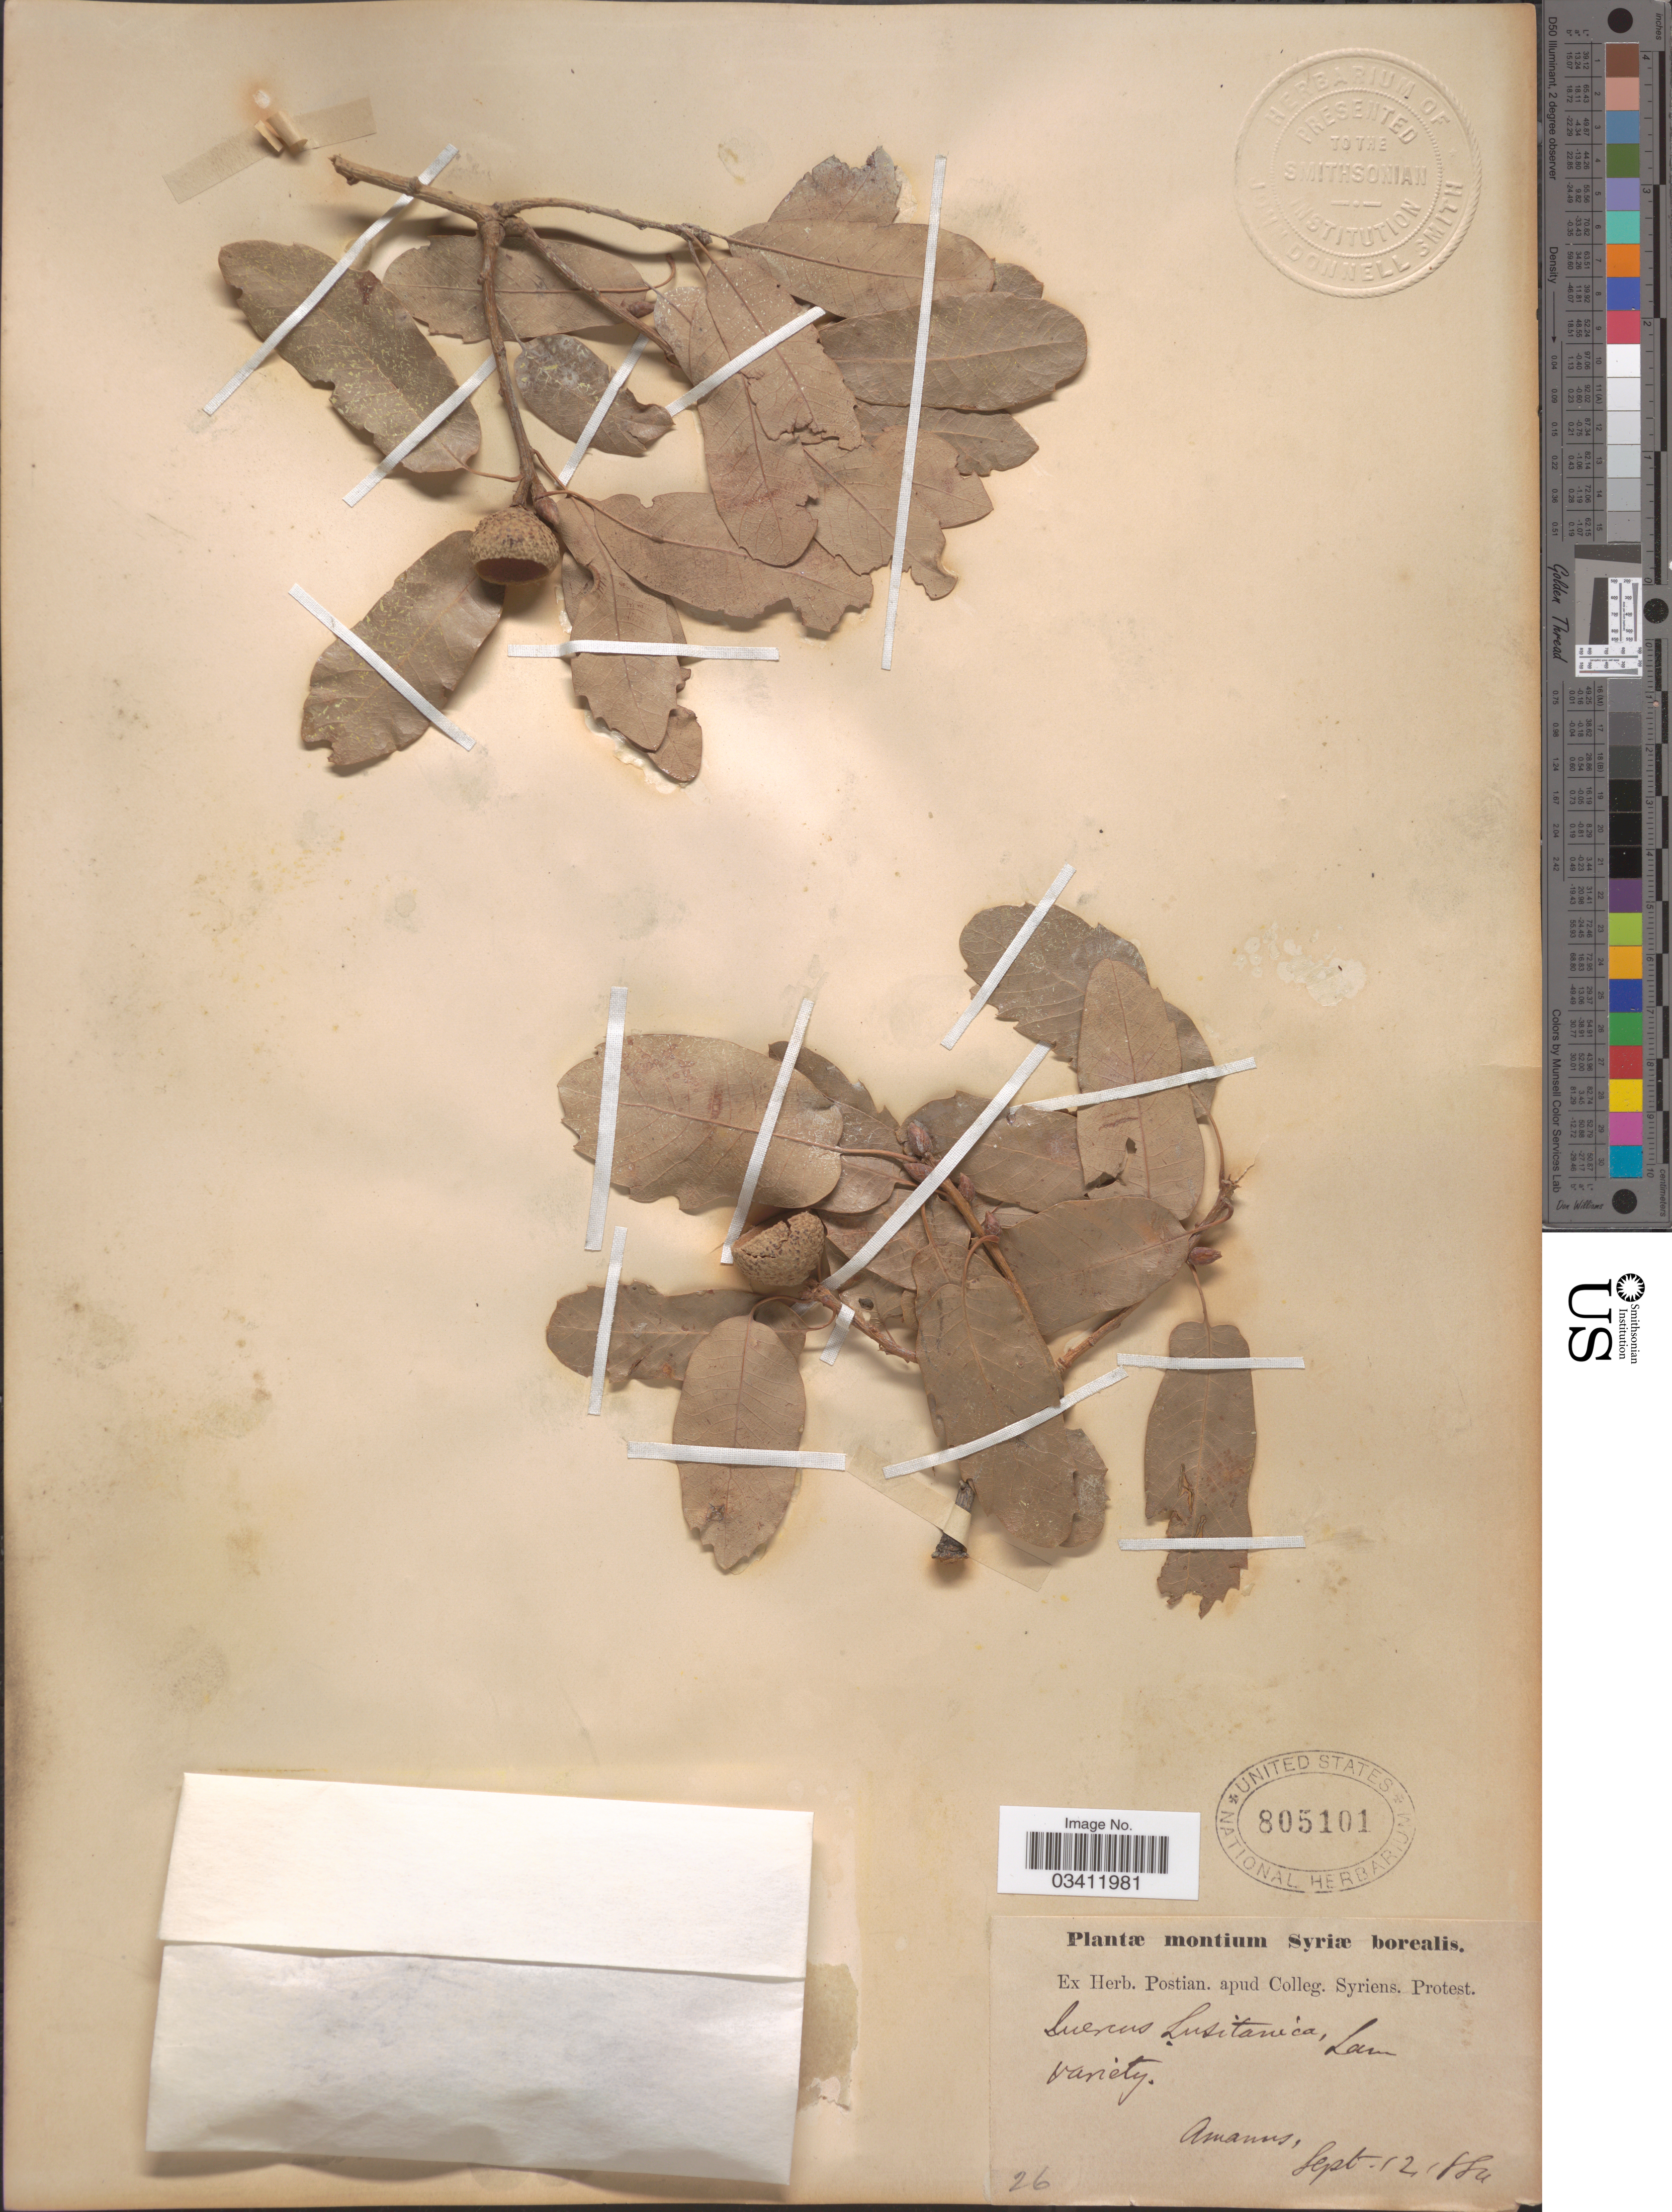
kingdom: Plantae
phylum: Tracheophyta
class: Magnoliopsida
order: Fagales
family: Fagaceae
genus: Quercus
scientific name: Quercus lusitanica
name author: Lam.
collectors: ex herb. Postian. apud Colleg. Syriens. Protest. USE "Fannie P. A. Shepard" (10308853) AS PRIMARY COLLECTOR INSTEAD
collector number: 26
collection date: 1884-09-12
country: Syria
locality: Montium Syriæ borealis. Amanns.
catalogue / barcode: US 805101